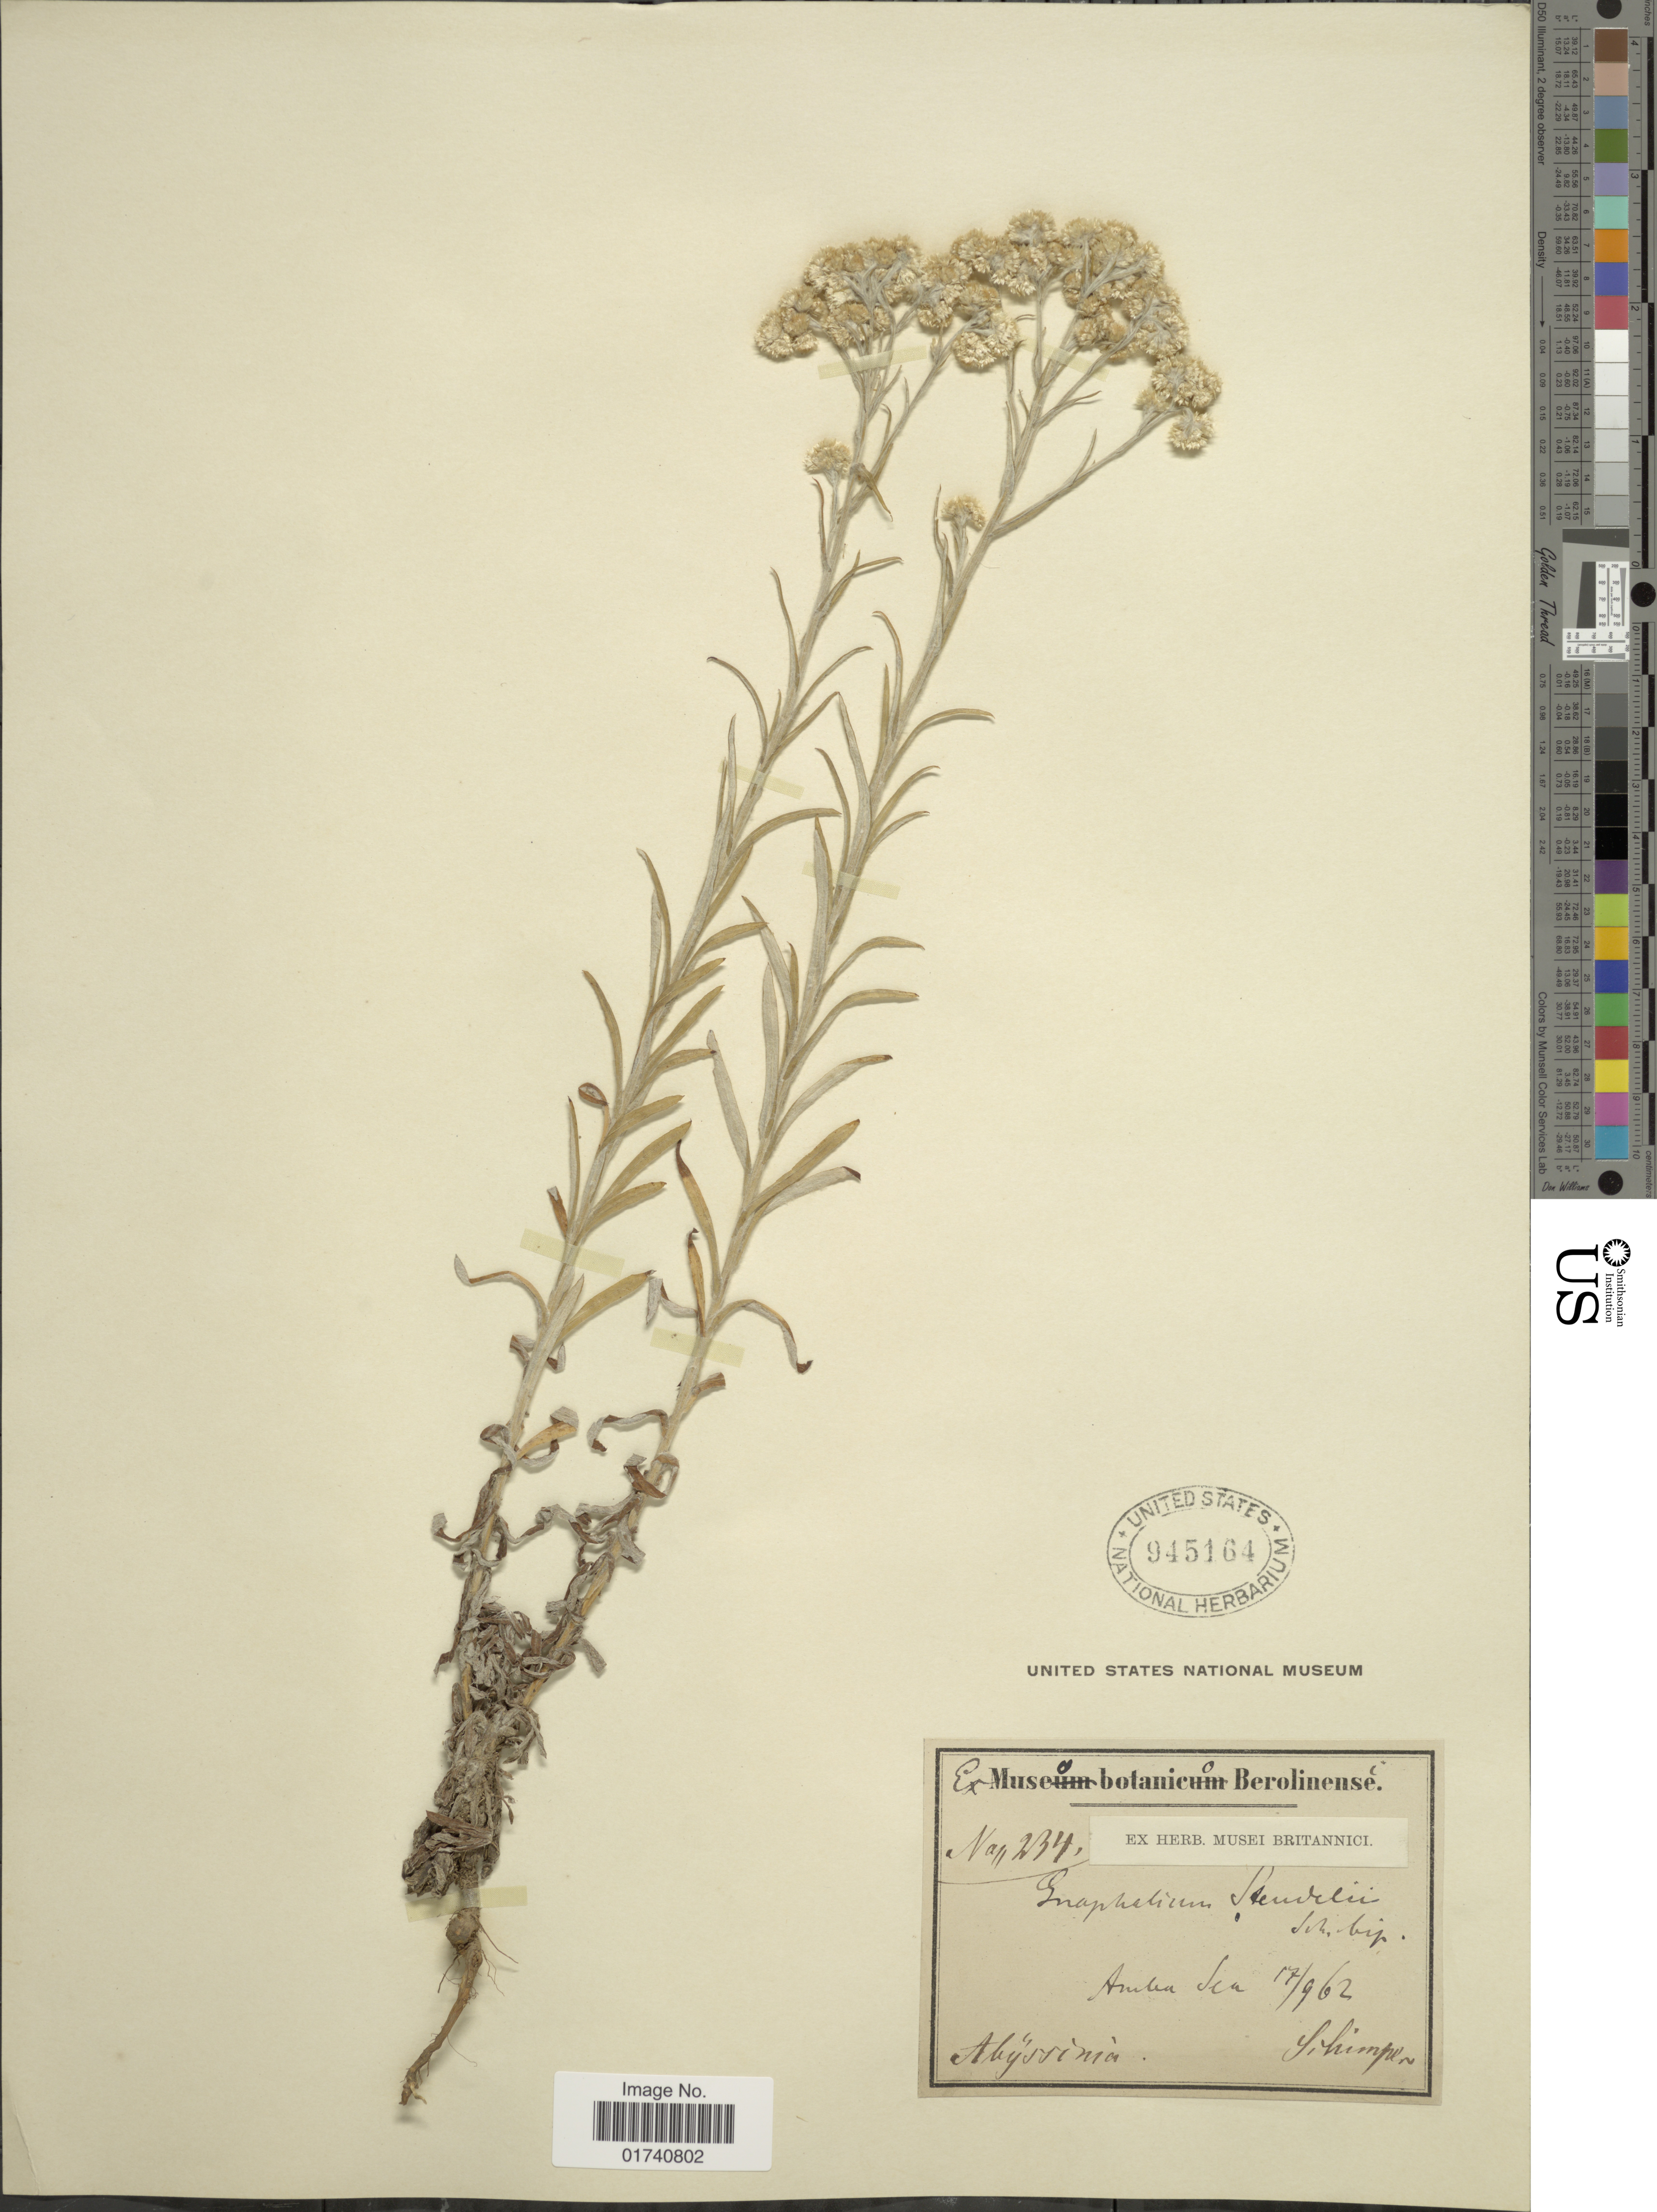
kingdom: Plantae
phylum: Tracheophyta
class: Magnoliopsida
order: Asterales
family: Asteraceae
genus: Pseudognaphalium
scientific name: Pseudognaphalium undulatum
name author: (L.) Hilliard & B.L. Burtt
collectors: -. Schimper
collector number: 234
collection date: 1962-07-01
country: Eritrea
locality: Amber Sea. Abyssinia.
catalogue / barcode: US 945164